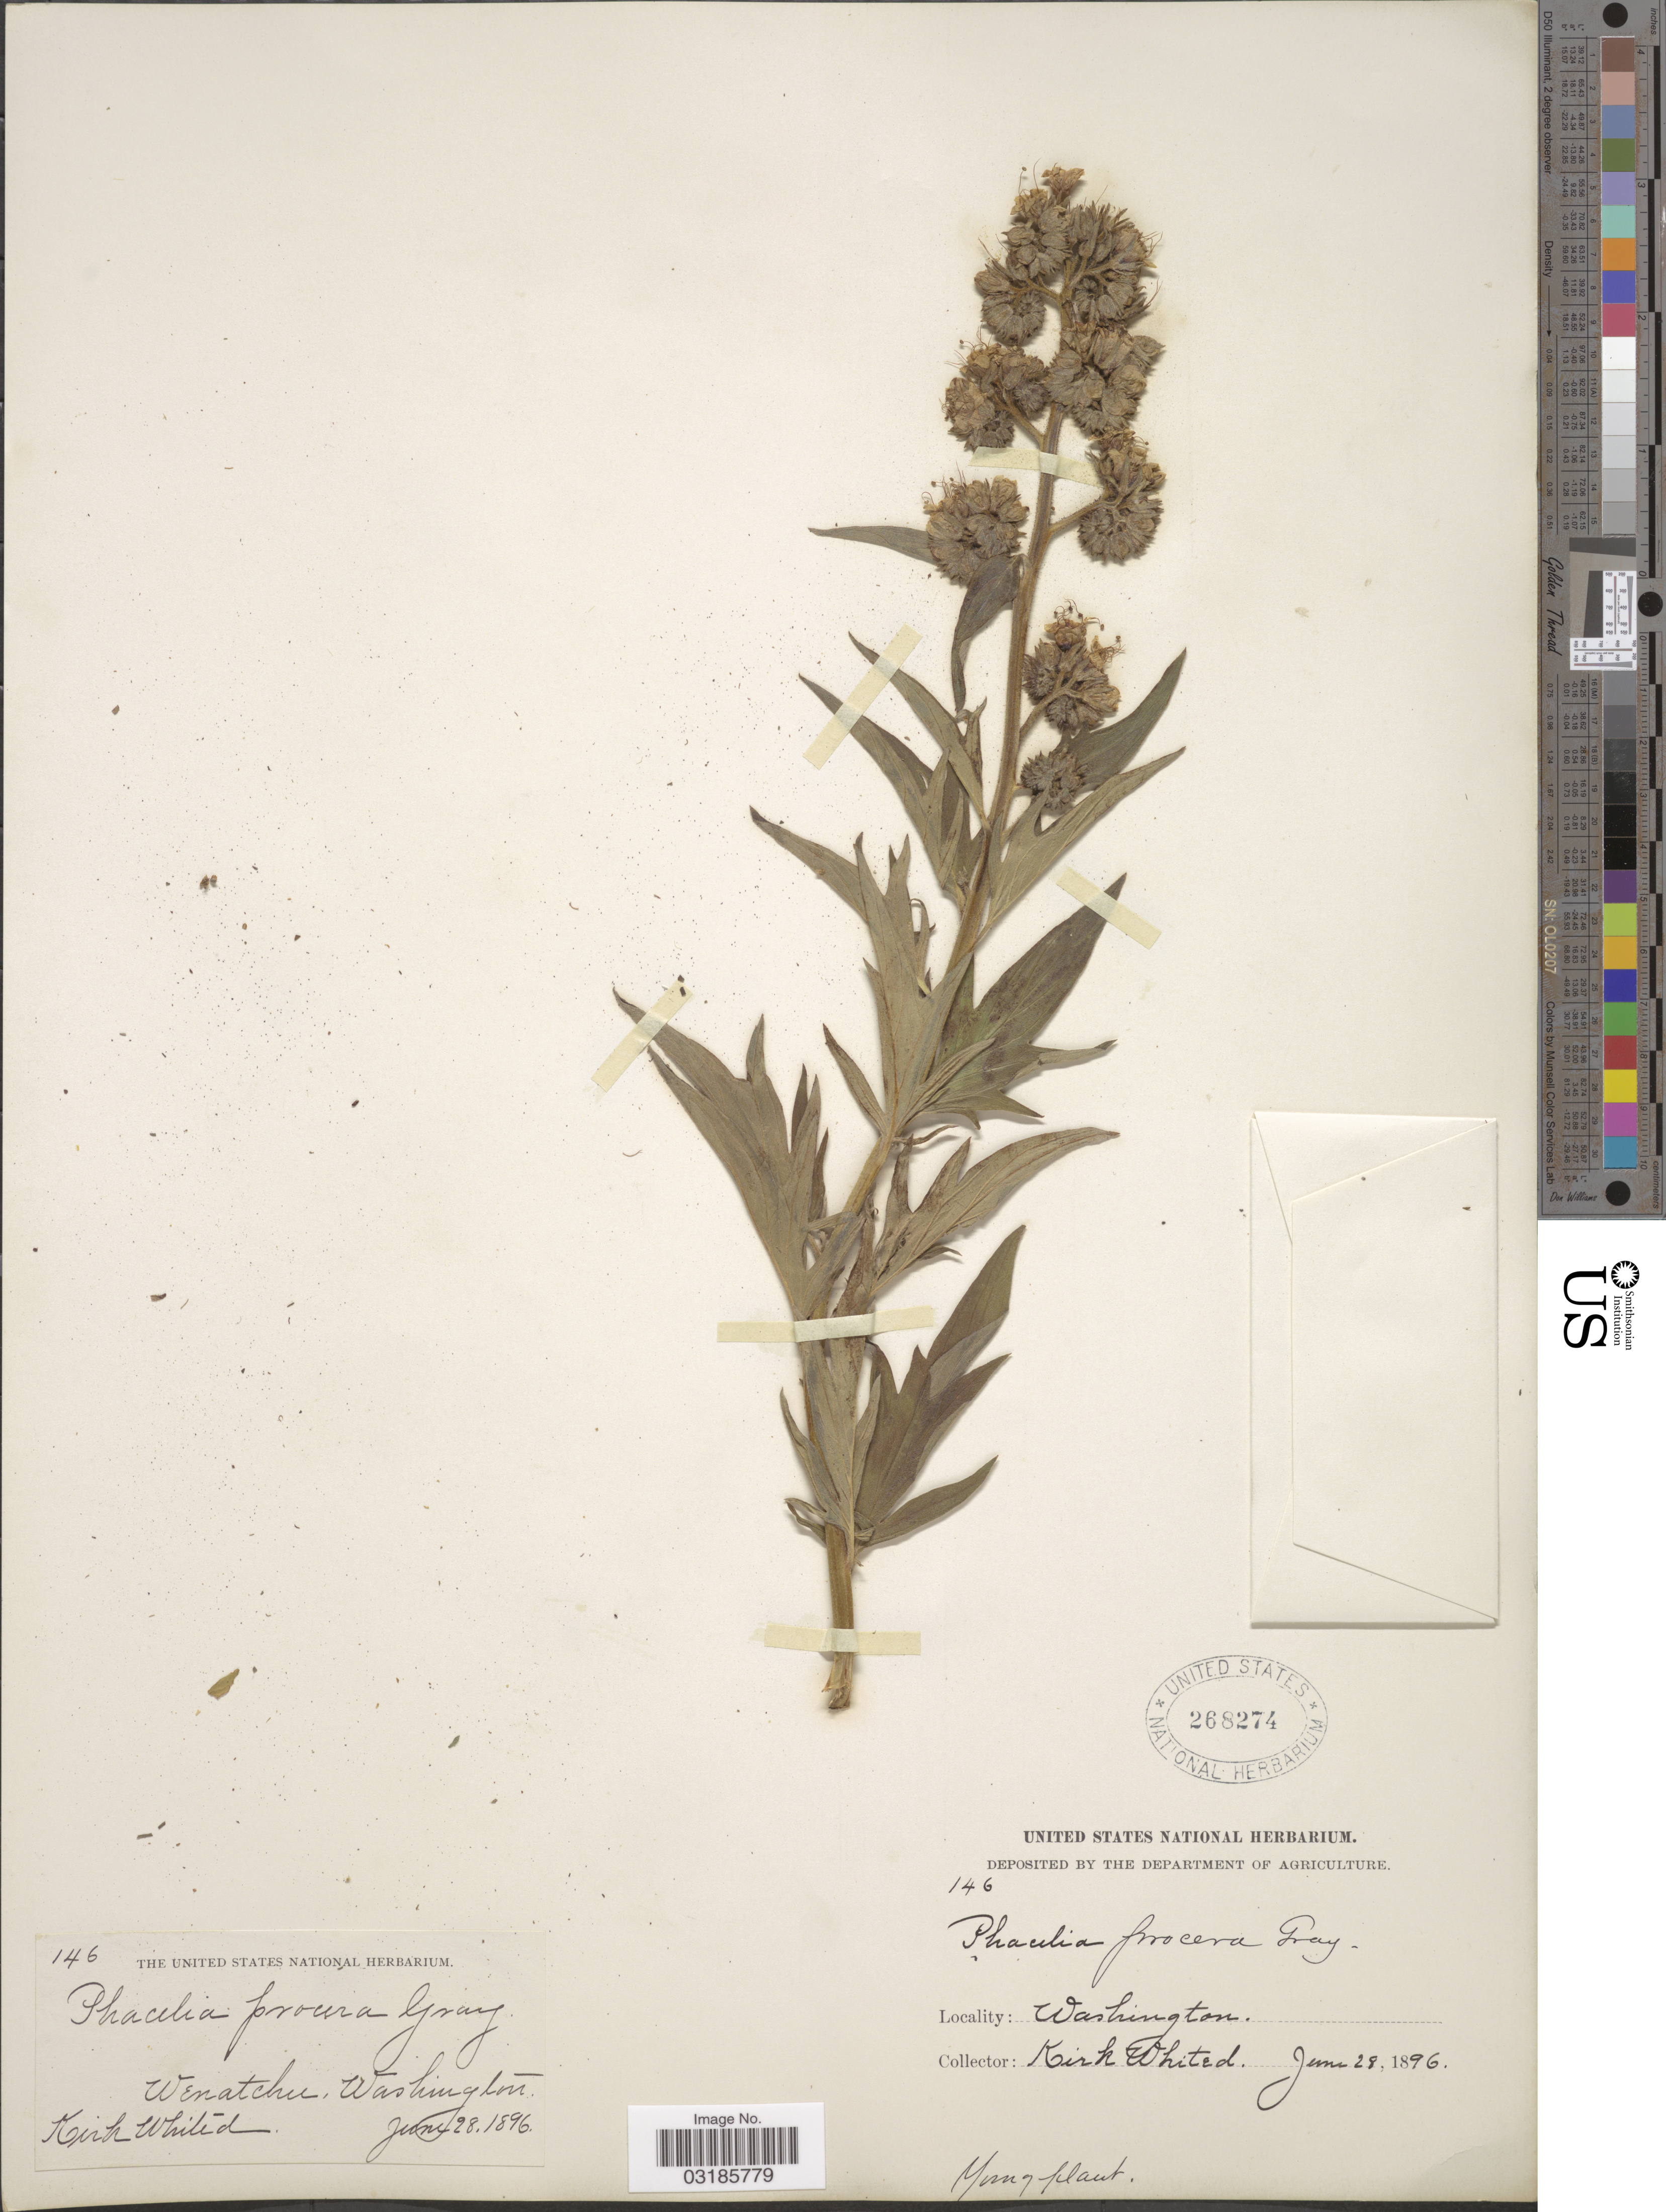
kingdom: Plantae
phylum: Tracheophyta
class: Magnoliopsida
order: Boraginales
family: Hydrophyllaceae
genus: Phacelia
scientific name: Phacelia procera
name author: A. Gray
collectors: K. Whited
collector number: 146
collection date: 1896-06-28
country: United States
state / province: Washington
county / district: Chelan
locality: Wenatchee.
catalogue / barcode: US 268274